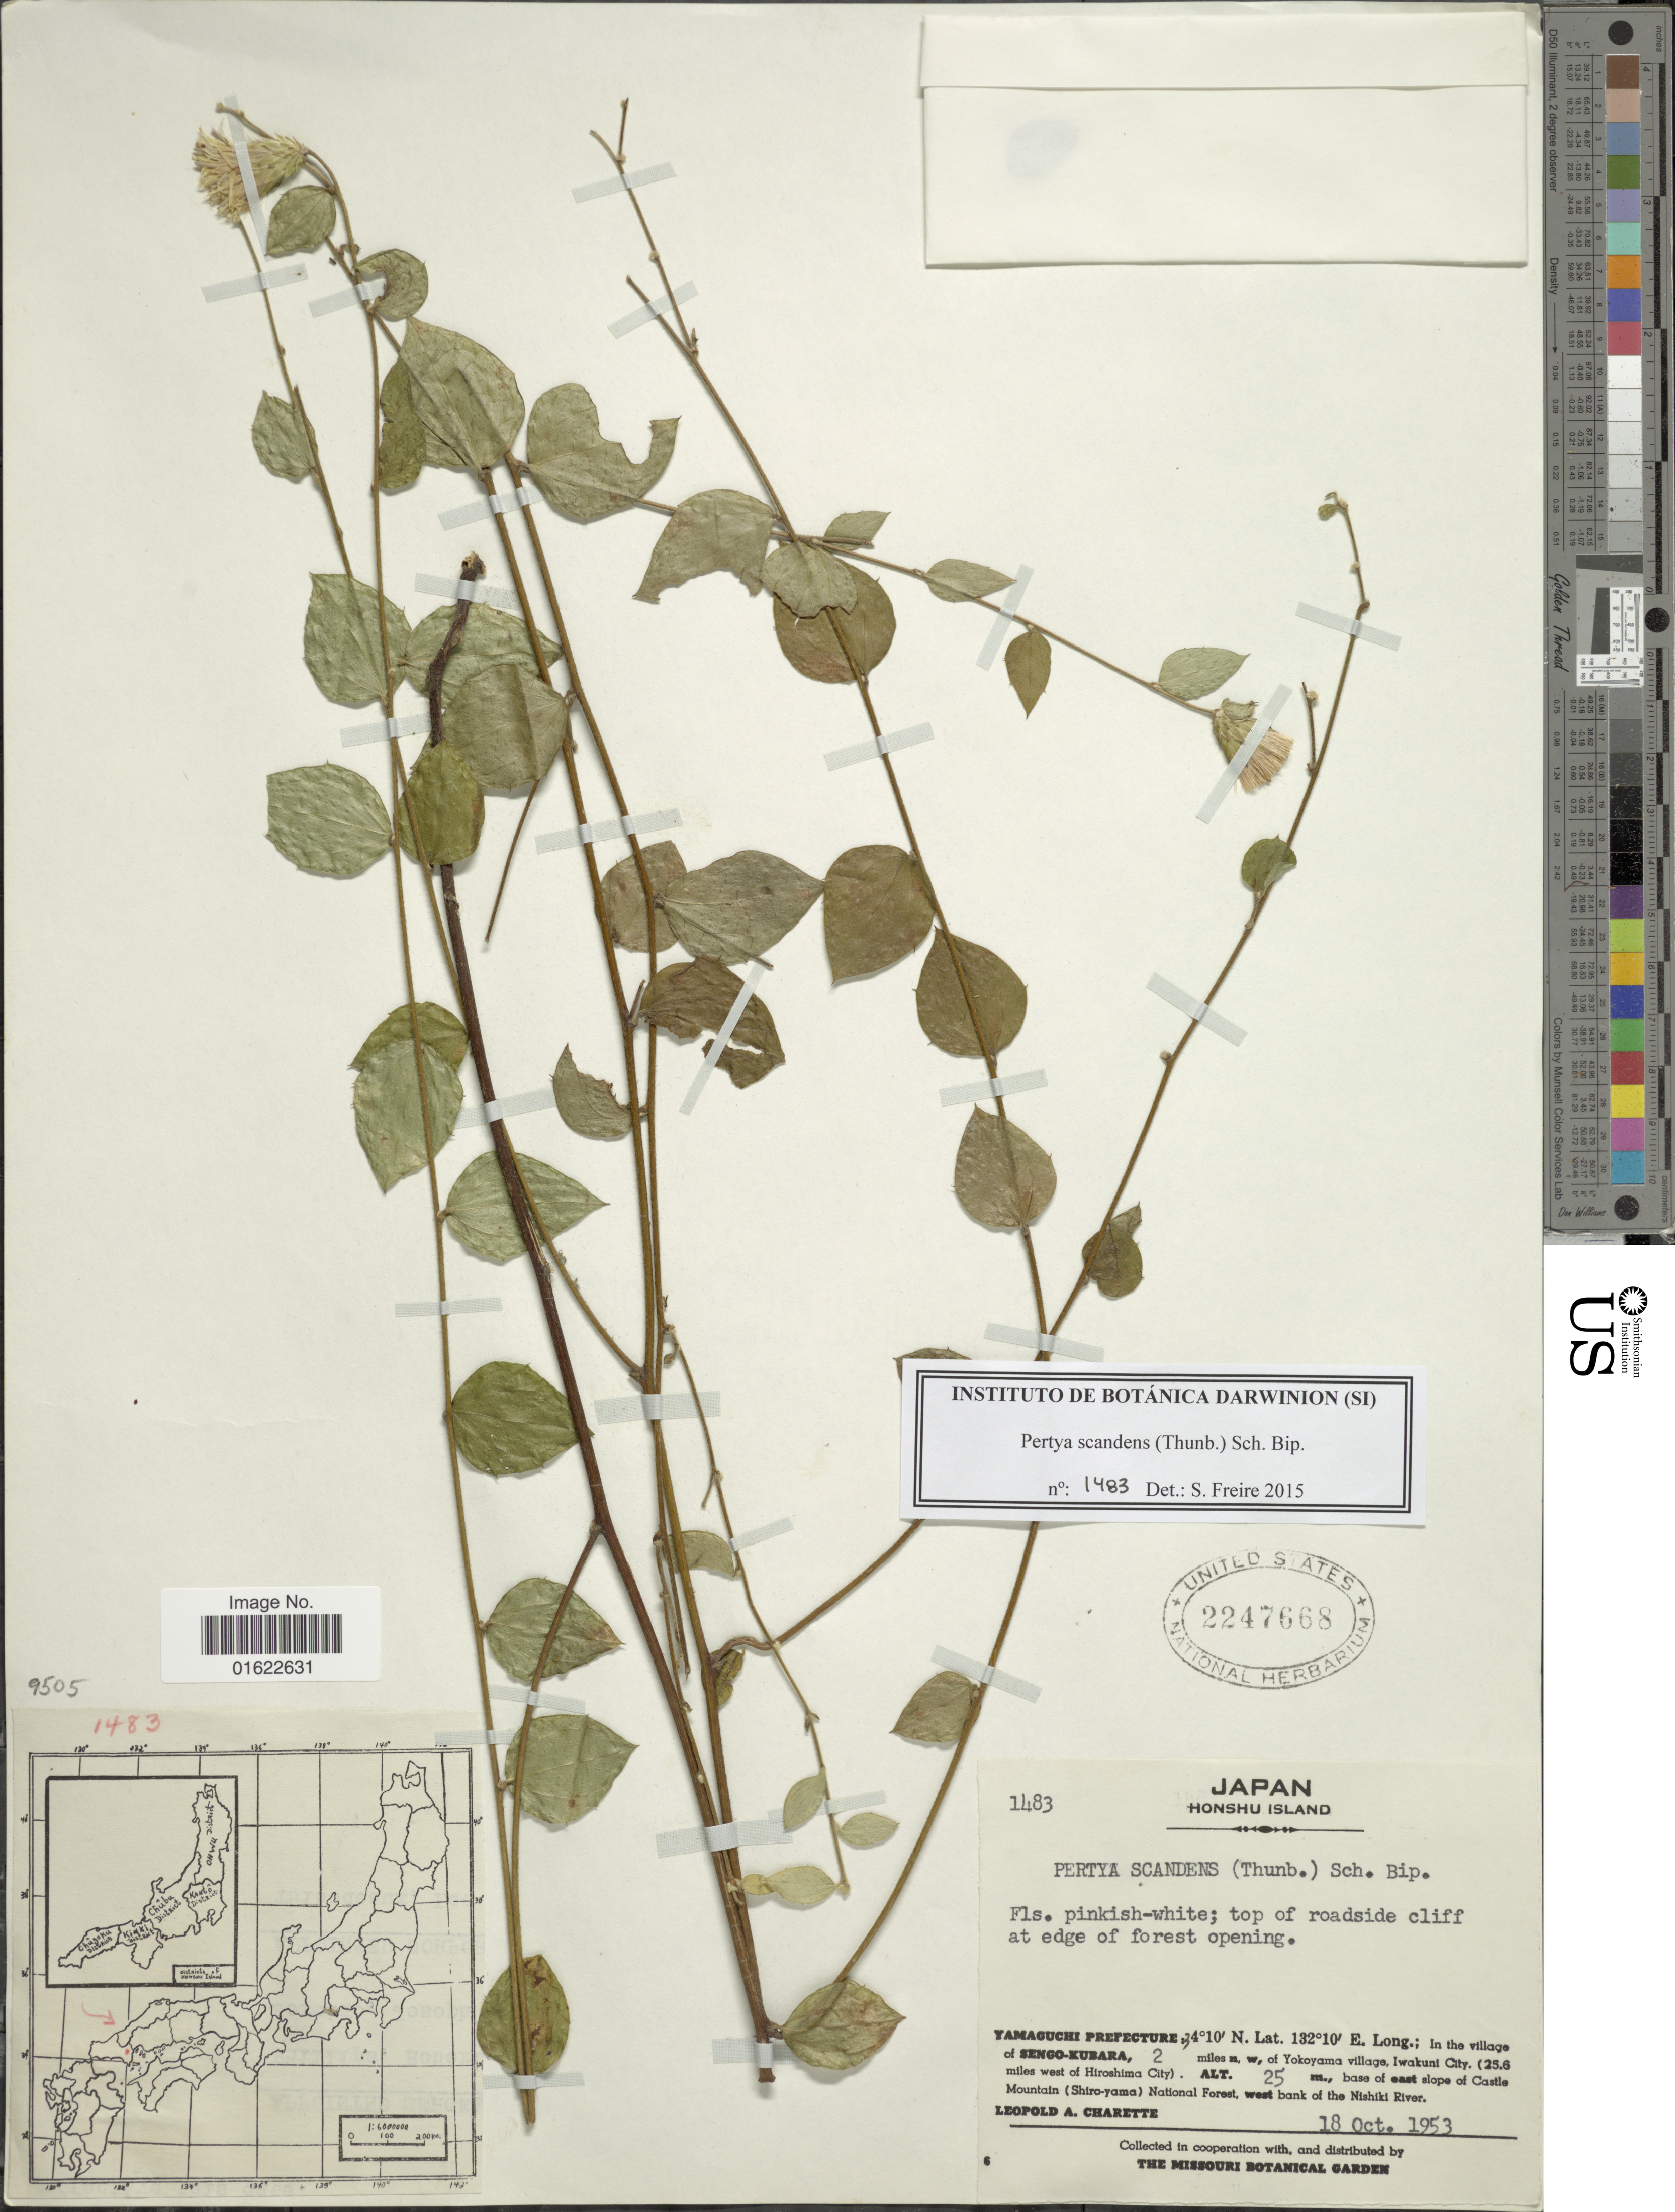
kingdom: Plantae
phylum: Tracheophyta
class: Magnoliopsida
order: Asterales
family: Asteraceae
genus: Pertya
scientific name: Pertya scandens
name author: (Thunb. ex Thunb.) Sch. Bip.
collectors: L. A. Charette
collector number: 1483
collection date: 1953-10-18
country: Japan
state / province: Yamaguti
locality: Honshu Island, Yamaguchi Prefecture; in the village of Sengo-Kubara, 2 miles n. w. of Yokoyama village, Iwakuni City, (25.6 miles west of Hiroshima City), base of east slope of Castle Mountain (Shiro-yama) National Forest, west bank of the Nishiki River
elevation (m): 25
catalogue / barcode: US 2247668